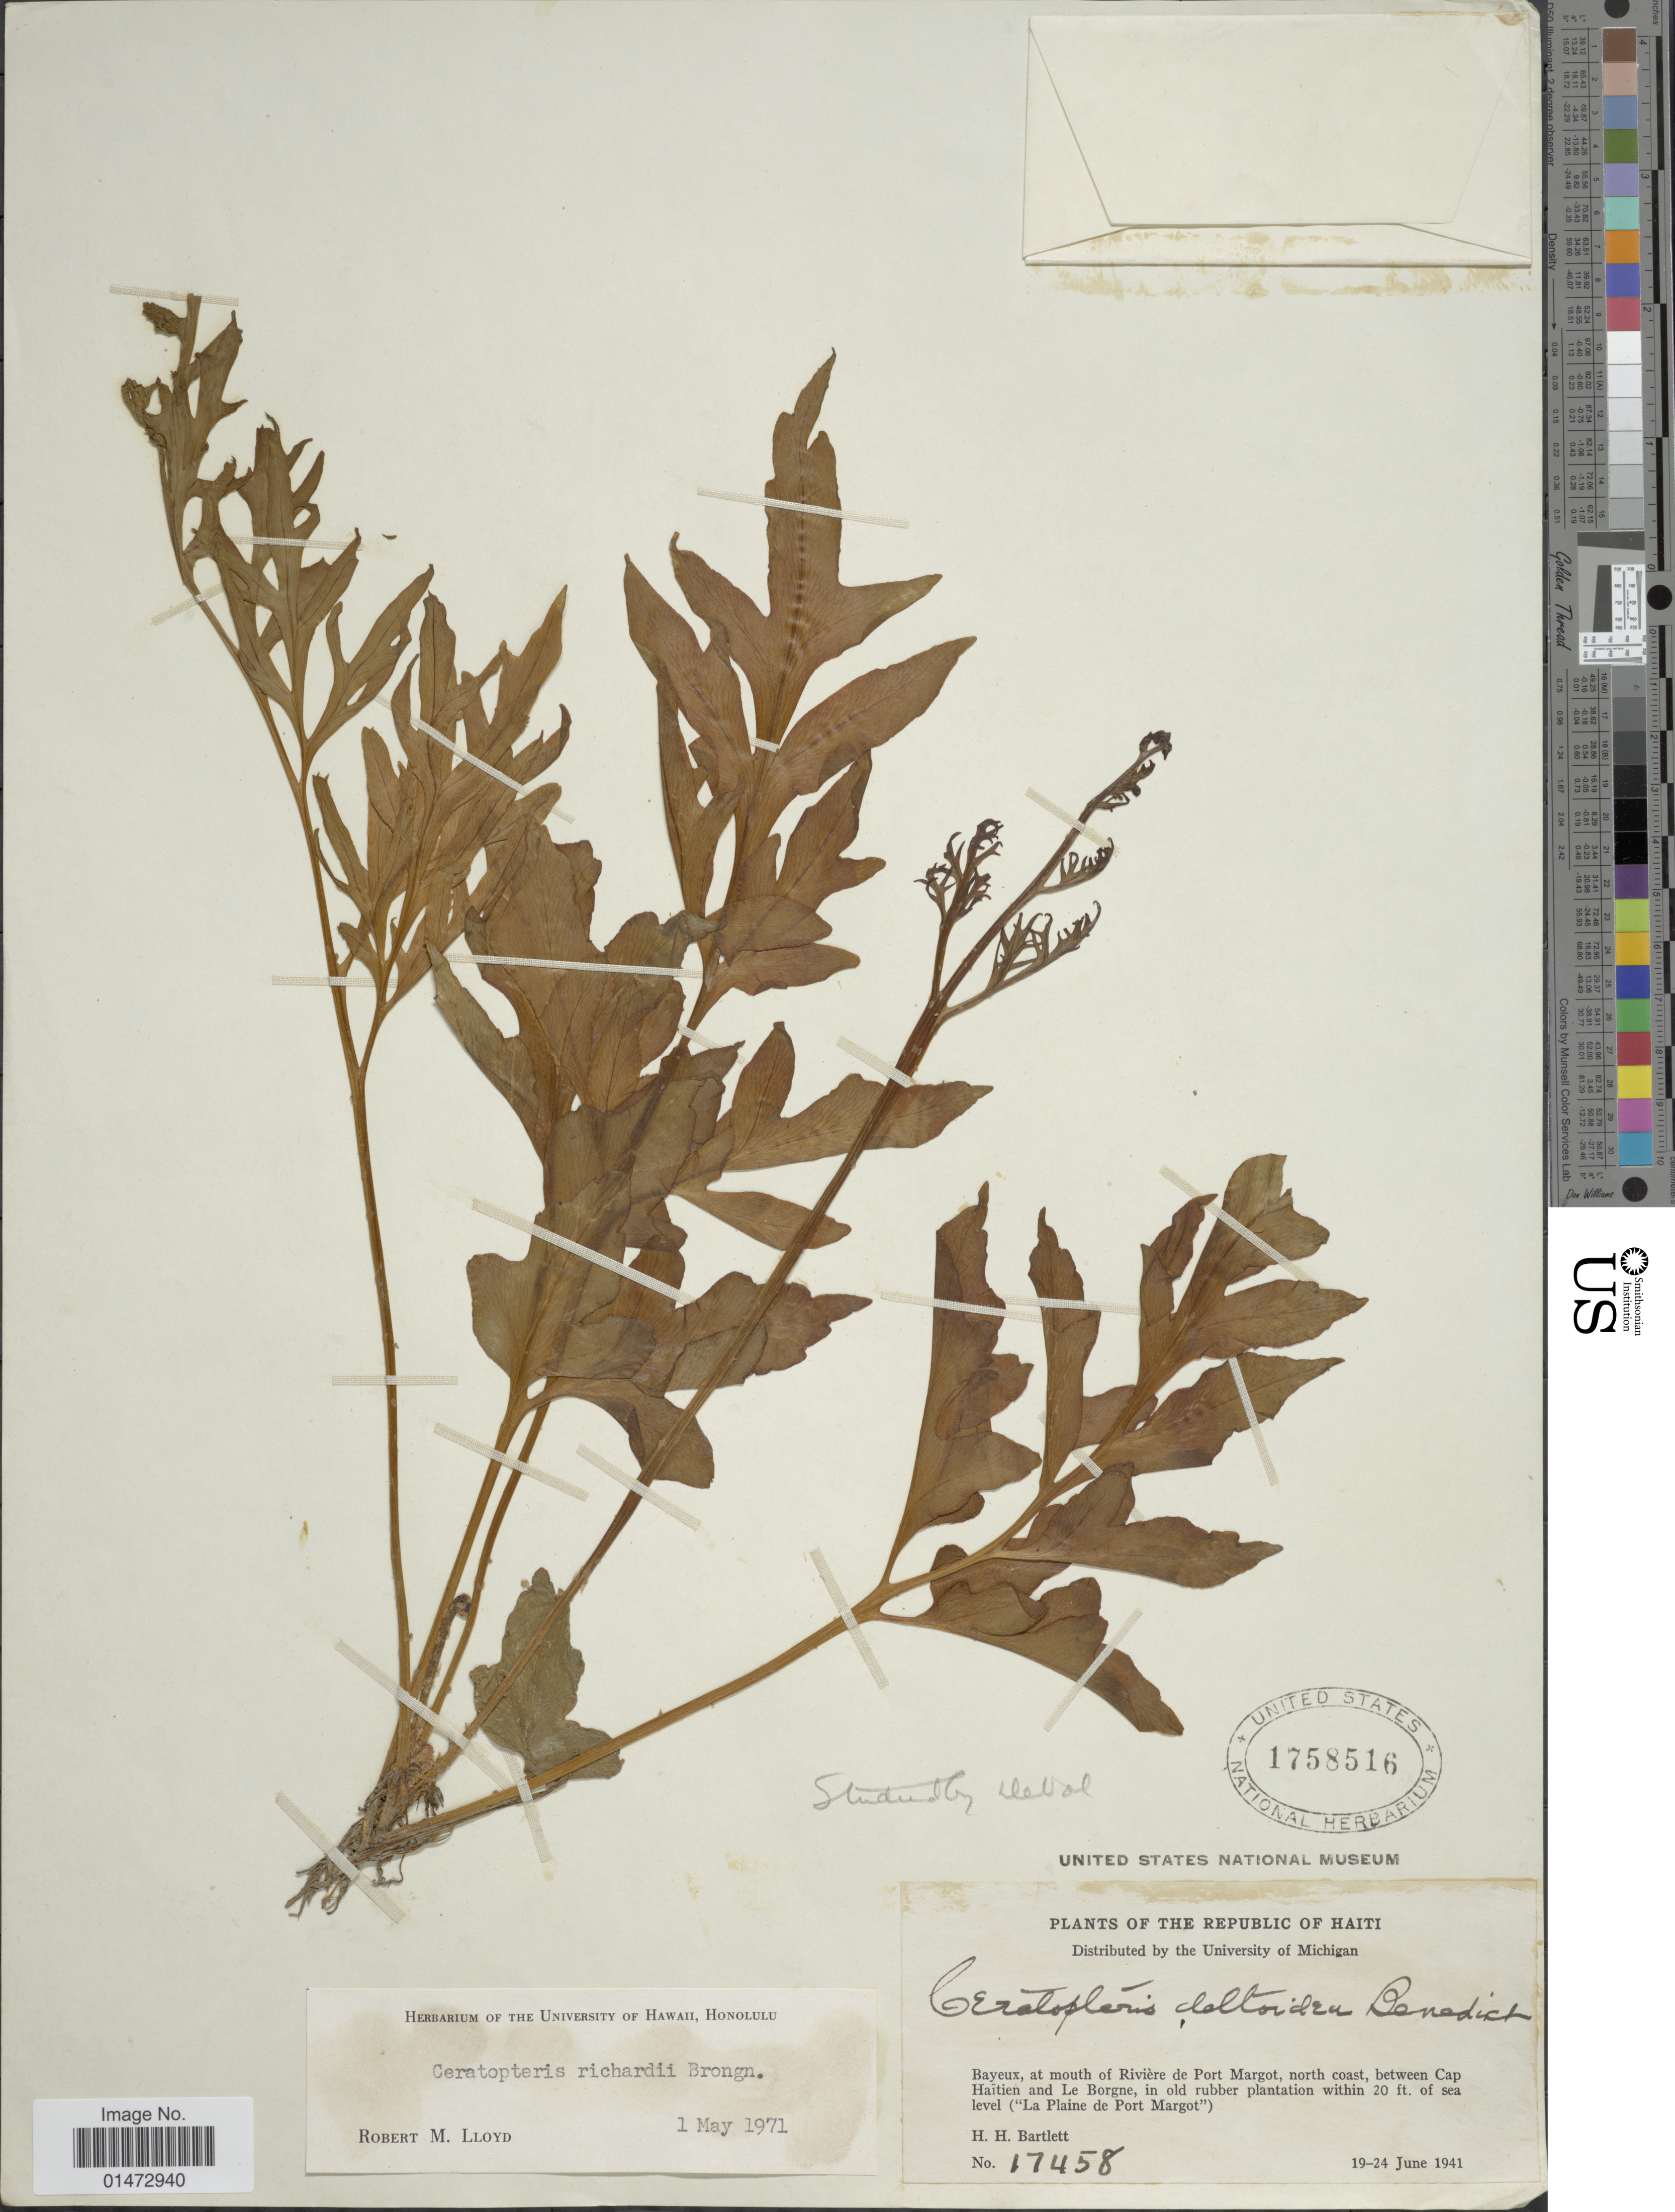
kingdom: Plantae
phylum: Tracheophyta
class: Polypodiopsida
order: Polypodiales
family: Pteridaceae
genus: Ceratopteris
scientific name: Ceratopteris richardii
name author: Brongn.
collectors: H. H. Bartlett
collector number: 17458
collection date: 1941-06-19/1941-06-24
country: Haiti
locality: Bayeux, at mouth of Rivière de Port Margot, north coast, between Cap Haïtien and Le Borgne ("La Plaine de Port Margot")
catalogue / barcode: US 1758516